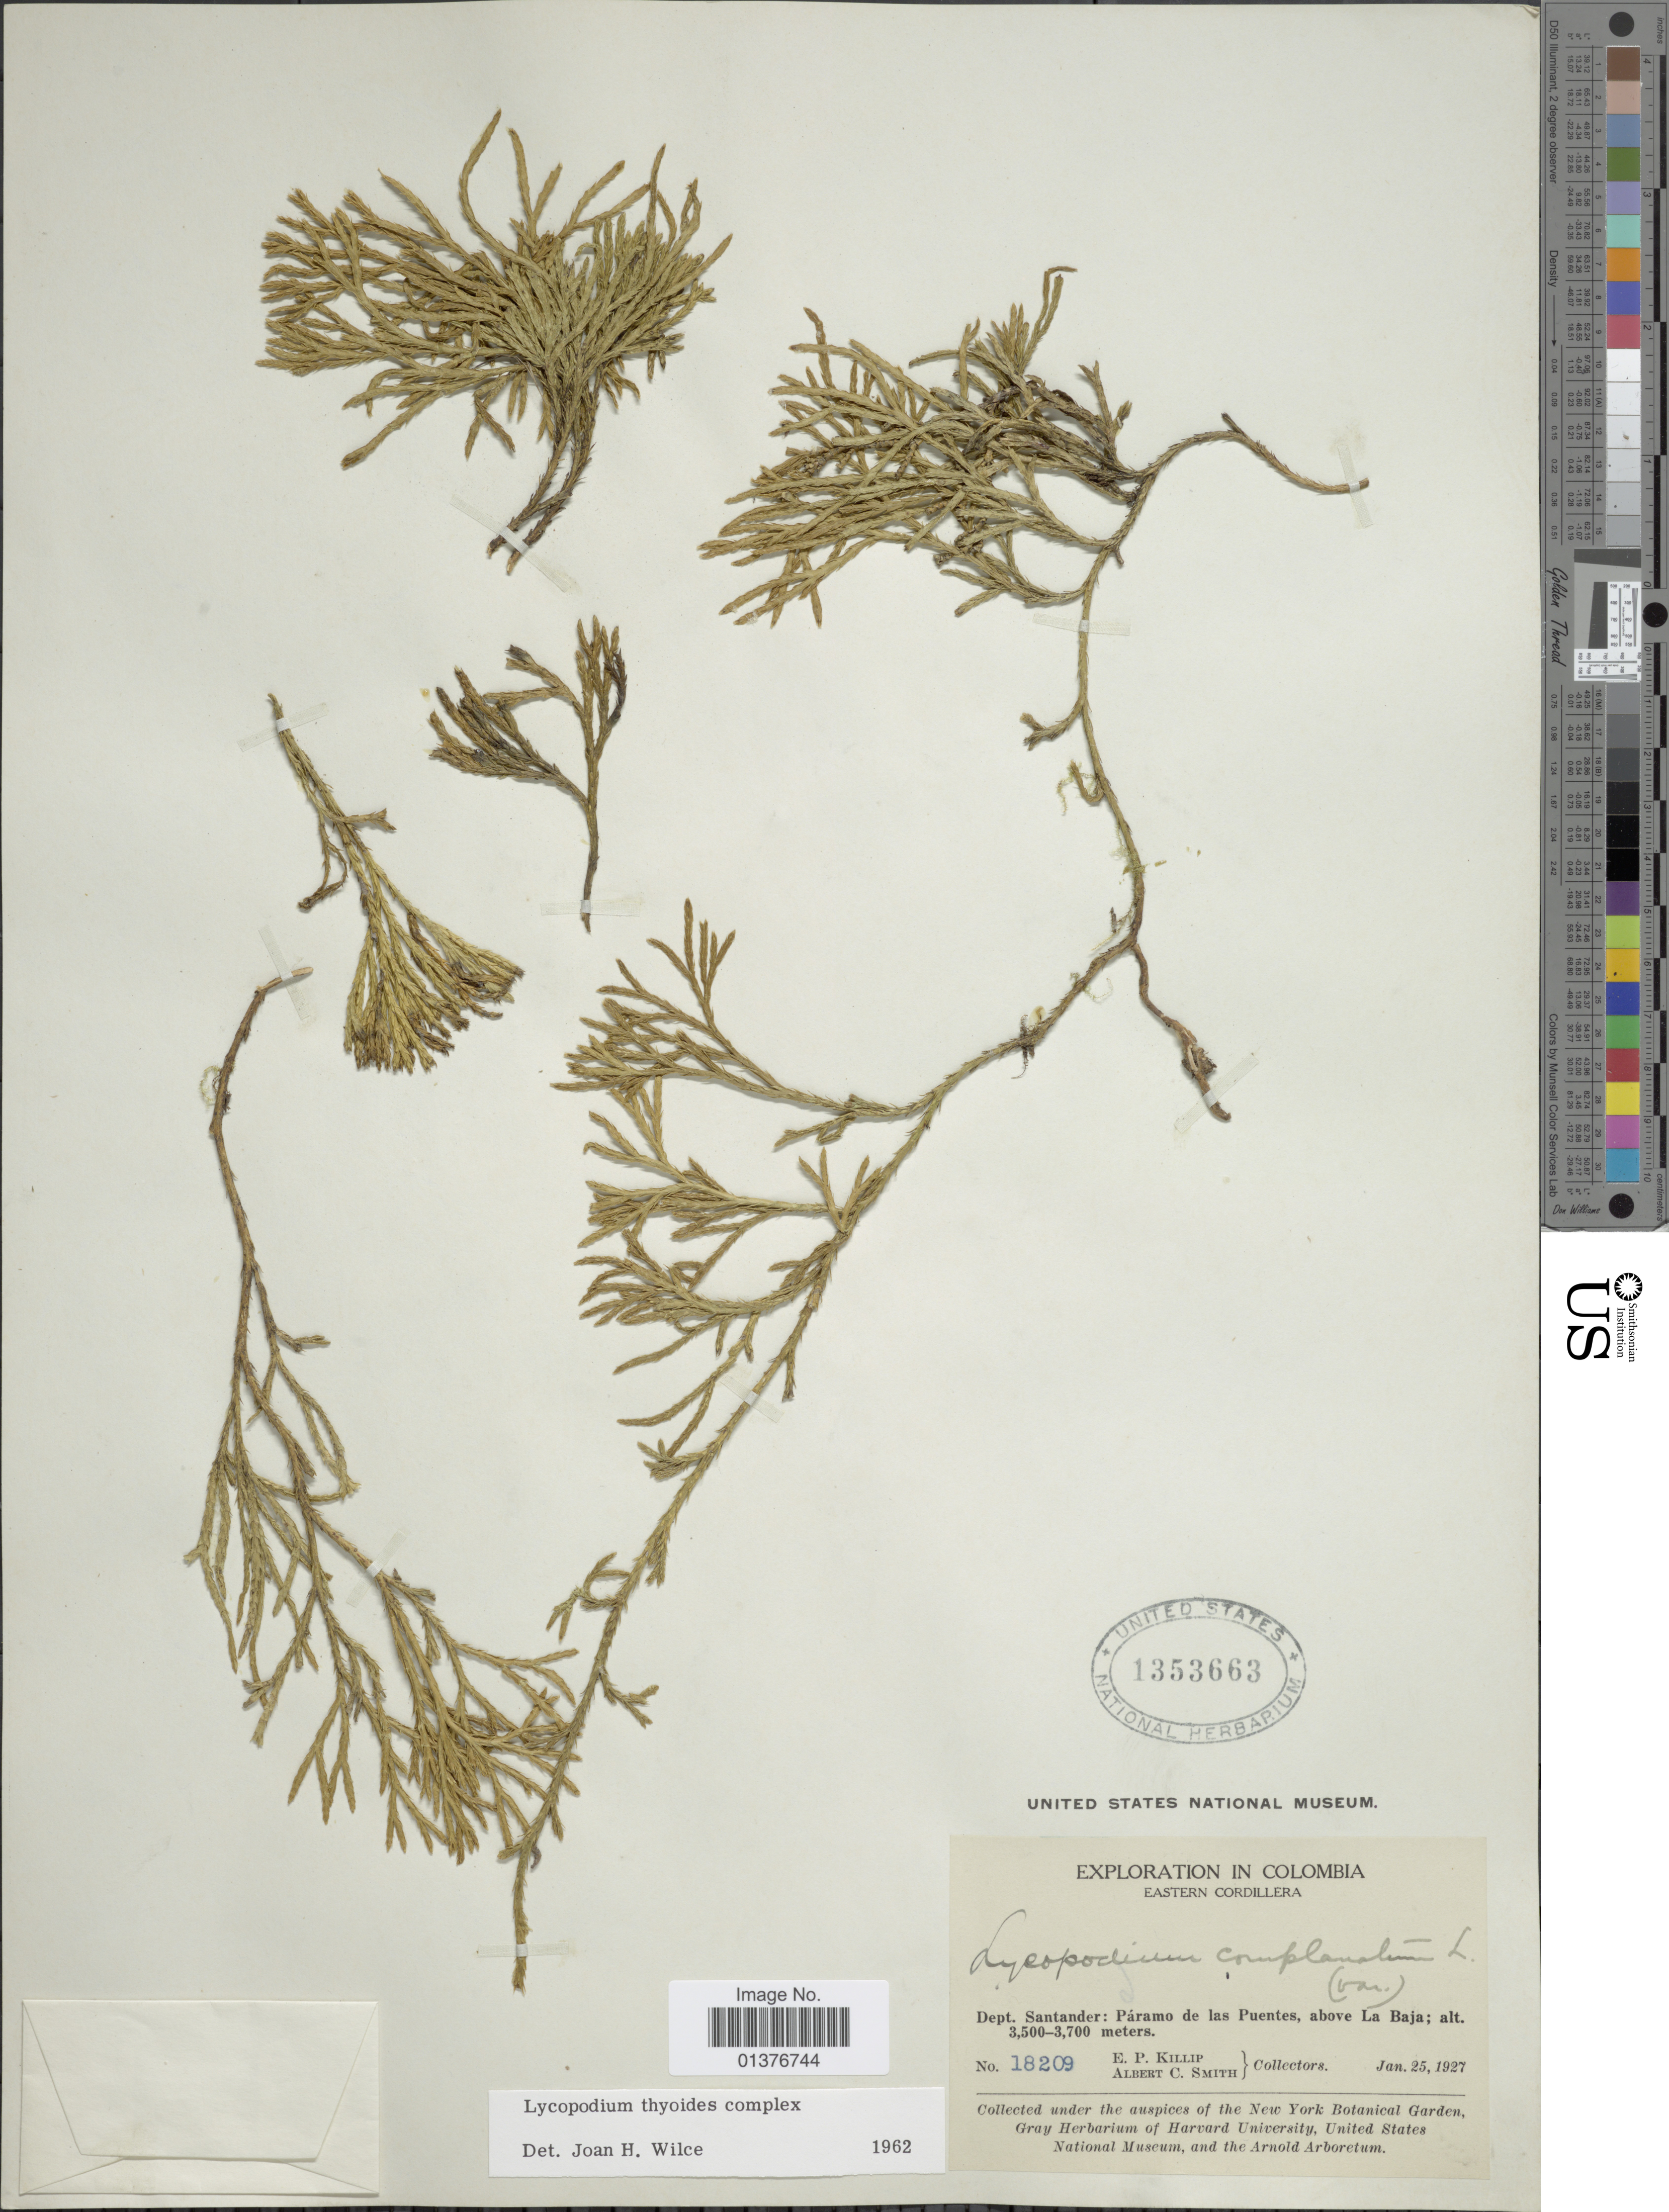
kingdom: Plantae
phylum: Tracheophyta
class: Lycopodiopsida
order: Lycopodiales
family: Lycopodiaceae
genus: Diphasiastrum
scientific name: Diphasiastrum thyoides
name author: (Humb. & Bonpl. ex Willd.) Holub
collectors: E. P. Killip & A. C. Smith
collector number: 18209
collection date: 1927-01-25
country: Colombia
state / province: Santander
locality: Páramo de las Puentes, above La Baja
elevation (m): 3500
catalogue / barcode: US 1353663